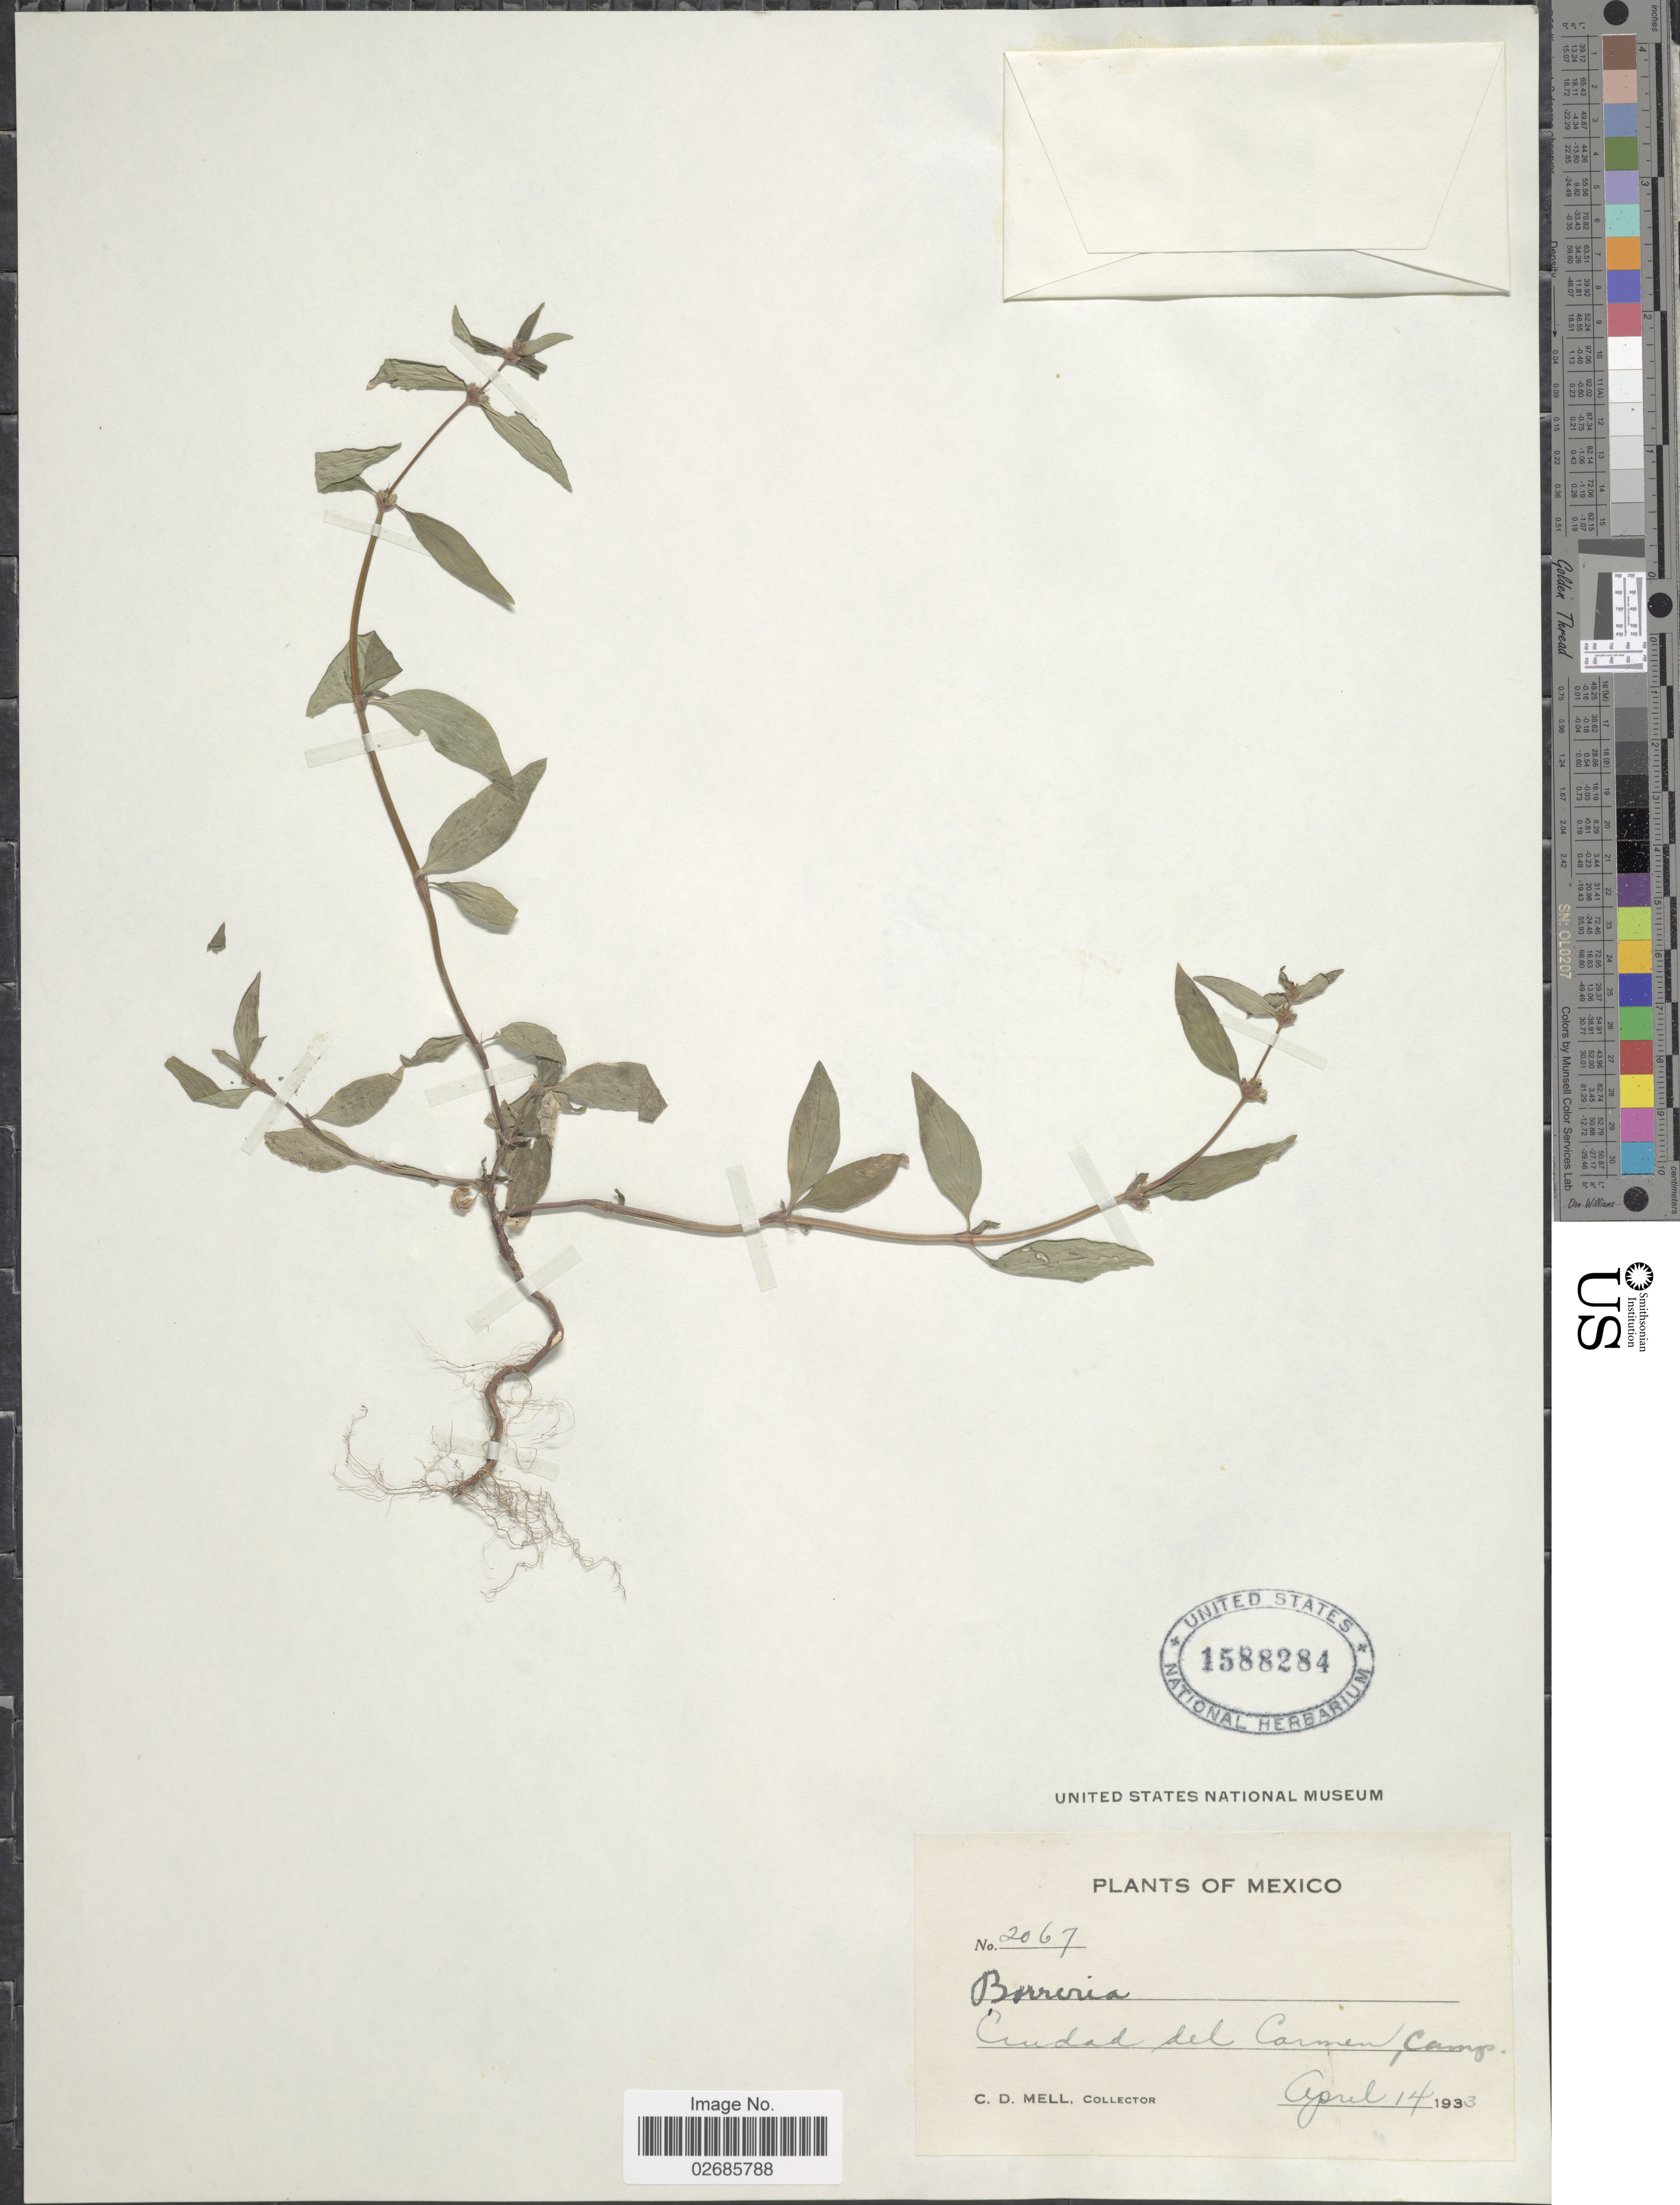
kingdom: Plantae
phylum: Tracheophyta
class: Magnoliopsida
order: Gentianales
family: Rubiaceae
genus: Borreria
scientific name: Borreria sp.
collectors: C. D. Mell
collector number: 2067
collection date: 1933-04-14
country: Mexico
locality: Ciudad del Carmen, Camp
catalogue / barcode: US 1588284